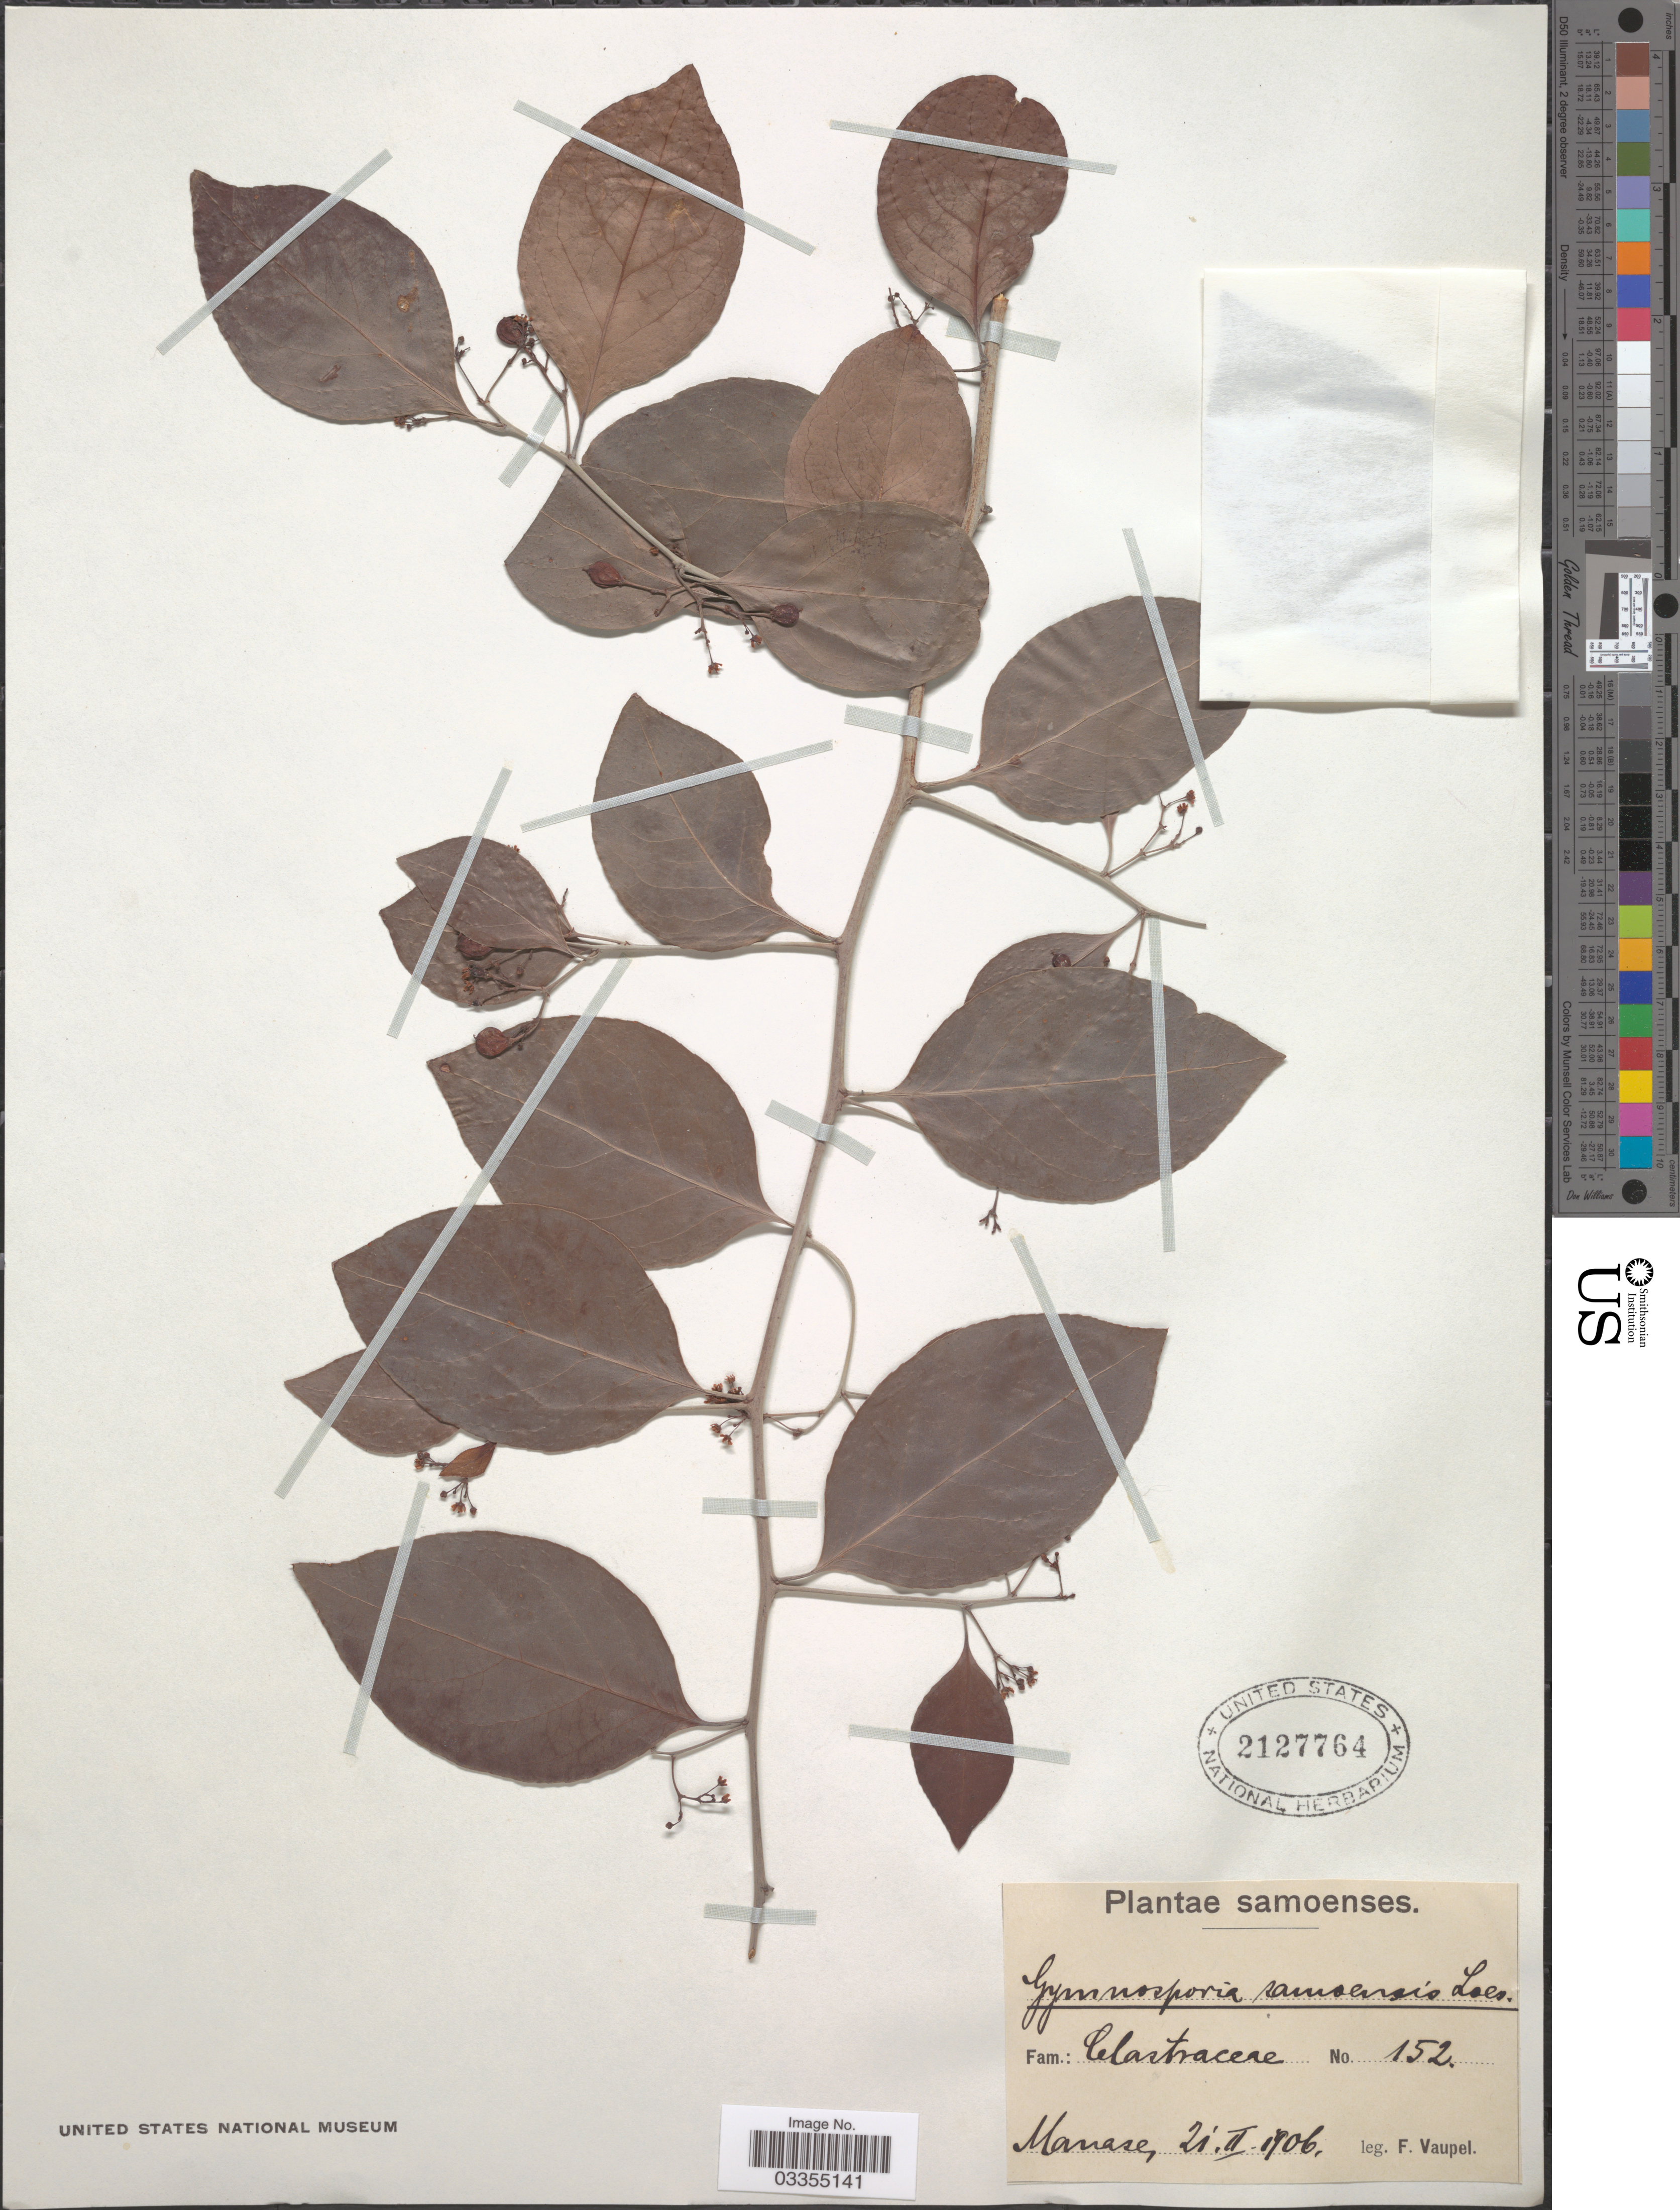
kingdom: Plantae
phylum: Tracheophyta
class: Magnoliopsida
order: Celastrales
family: Celastraceae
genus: Gymnosporia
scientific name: Gymnosporia vitiensis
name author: Seem.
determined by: Wagner, W. L., (BOT), Smithsonian Institution - National Museum of Natural History (UNITED STATES)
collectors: F. Vaupel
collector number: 152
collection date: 1906-02-21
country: Samoa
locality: Samoenses. Manase.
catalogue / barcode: US 2127764